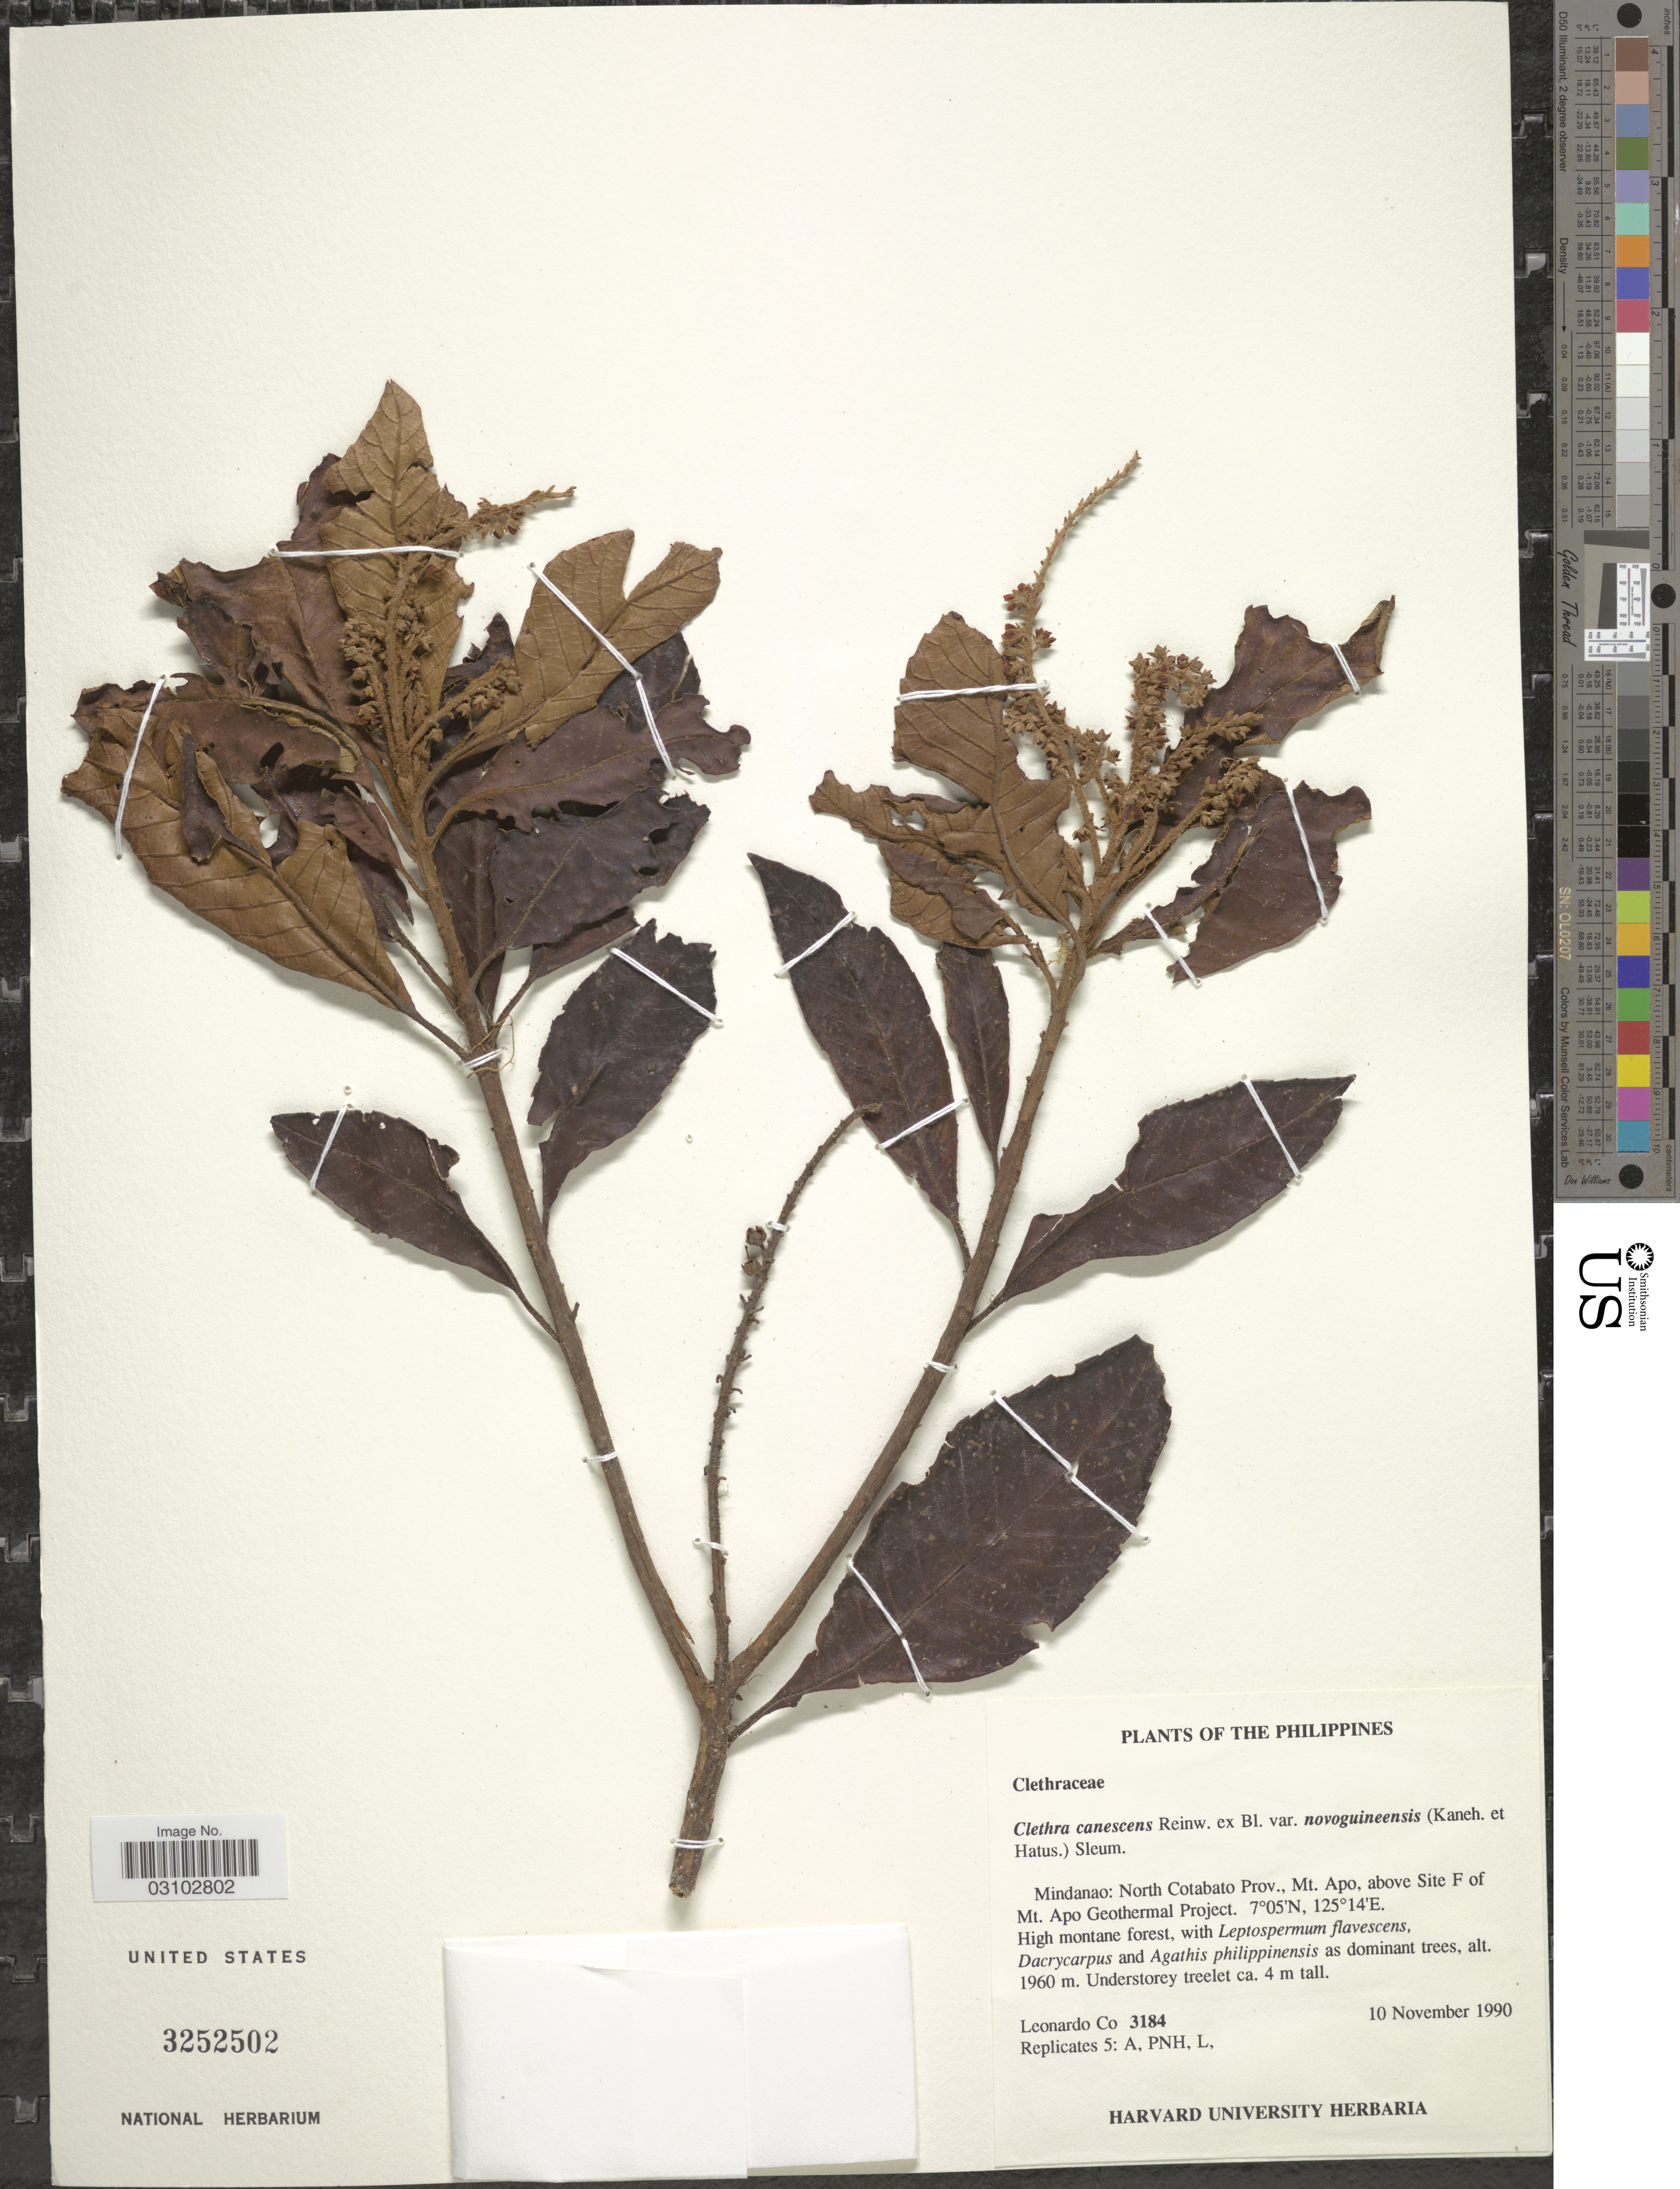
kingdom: Plantae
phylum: Tracheophyta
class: Magnoliopsida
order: Ericales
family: Clethraceae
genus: Clethra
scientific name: Clethra canescens var. novoguineensis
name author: (Kaneh. & Hatus.) Sleumer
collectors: L. Co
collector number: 3184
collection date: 1990-11-10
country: Philippines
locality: Mindanao: North Cotabato Prov., Mt. Apo Geothermal Project.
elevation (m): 1960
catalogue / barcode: US 3252502